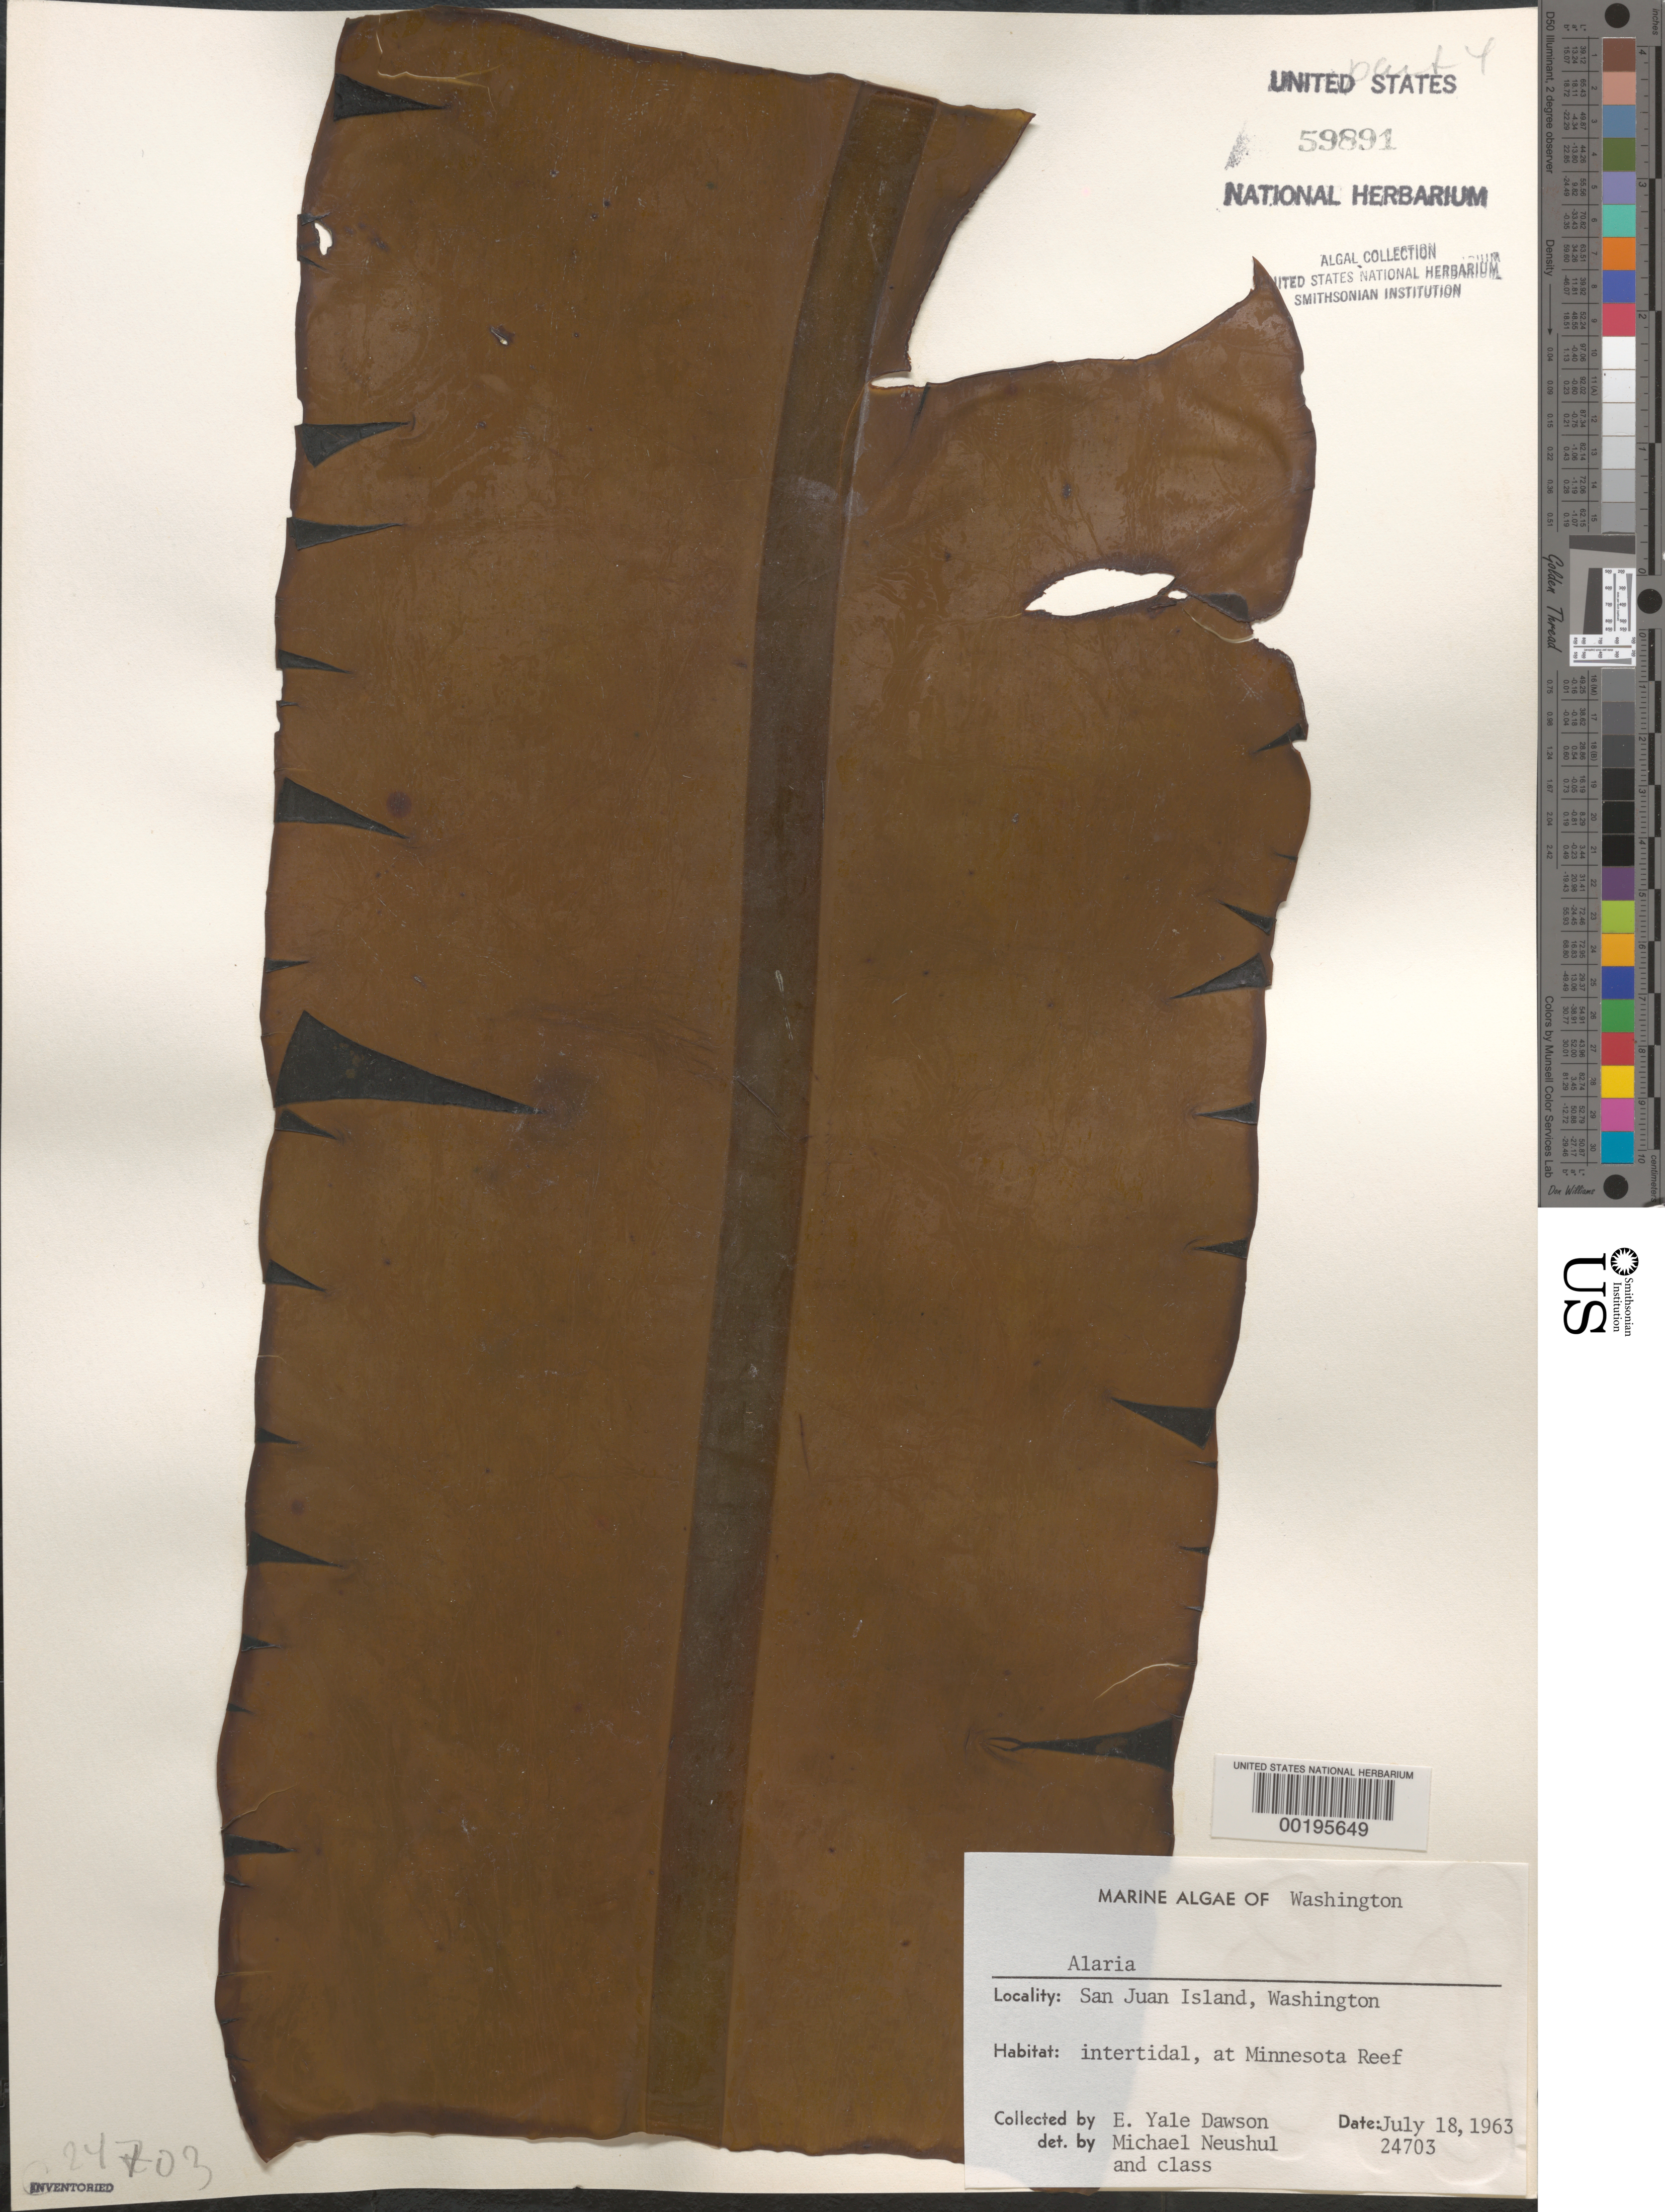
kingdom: Chromista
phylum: Ochrophyta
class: Phaeophyceae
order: Laminariales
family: Alariaceae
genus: Alaria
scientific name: Alaria sp.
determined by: Neushul, M.; et al.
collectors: E. Y. Dawson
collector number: EYD 24703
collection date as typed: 18 Jul 1963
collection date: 1963-07-18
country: United States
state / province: Washington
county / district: San Juan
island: San Juan Island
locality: Minnesota Reef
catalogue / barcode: US 59891